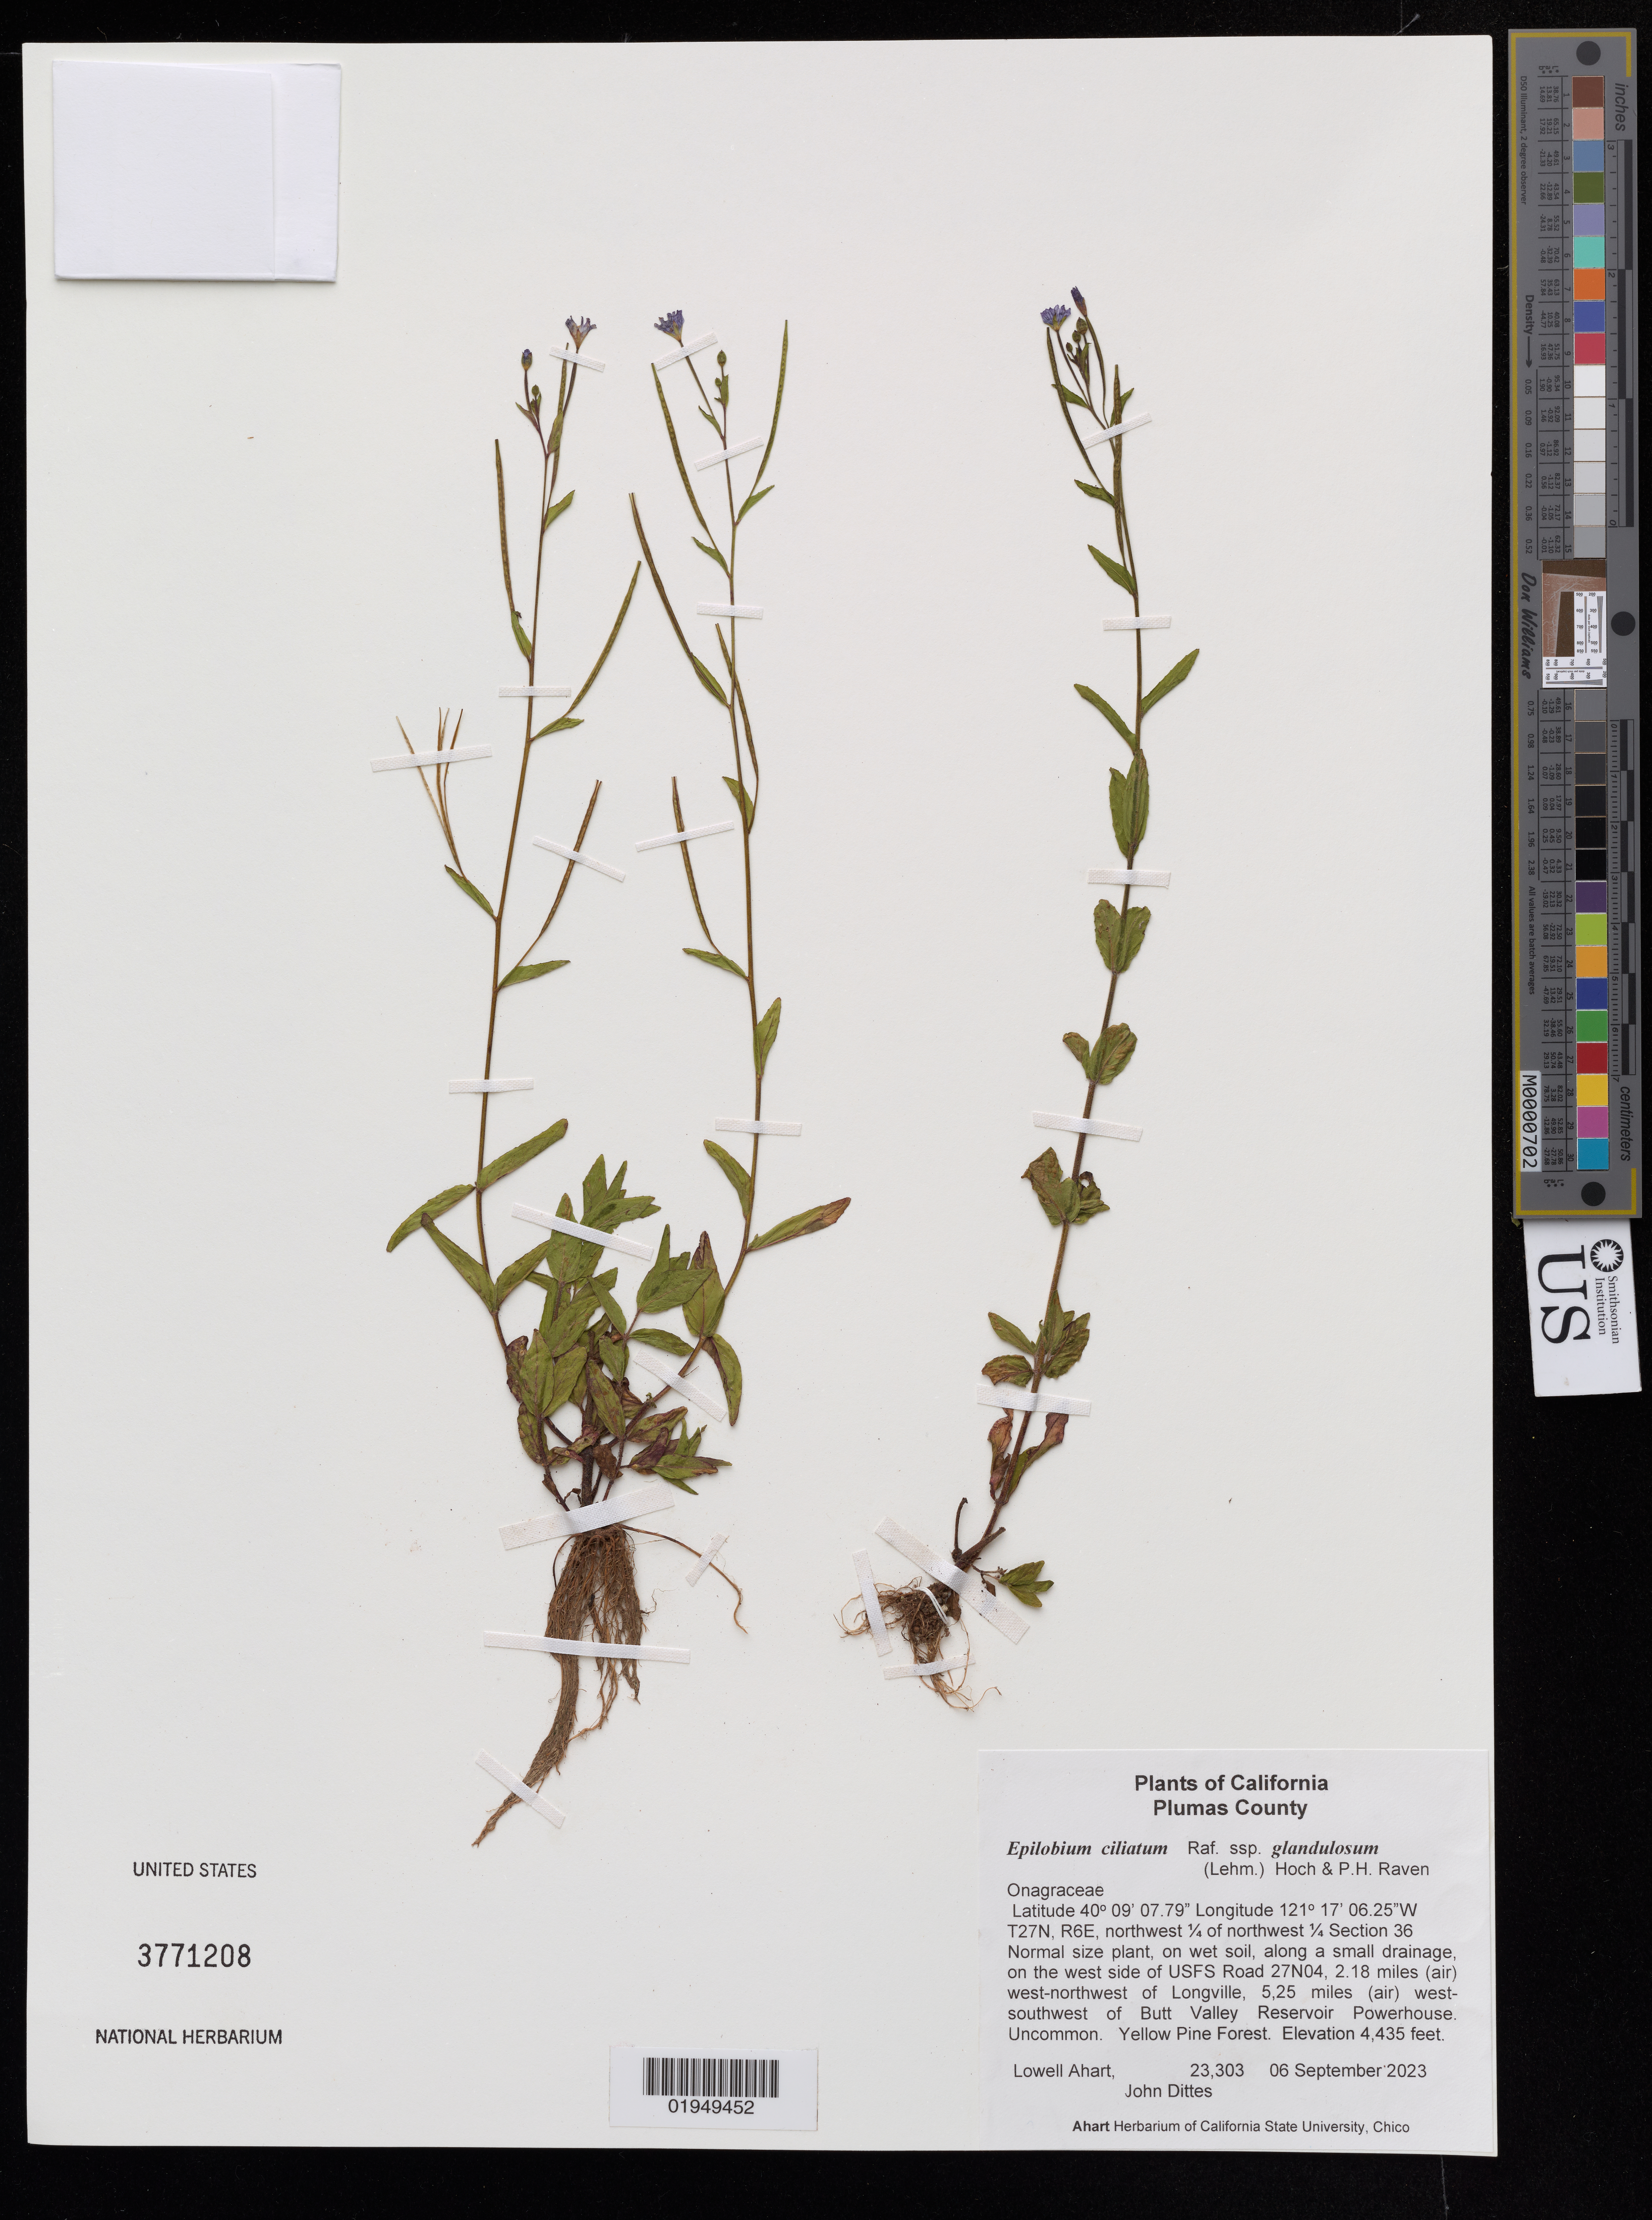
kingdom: Plantae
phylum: Tracheophyta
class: Magnoliopsida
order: Myrtales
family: Onagraceae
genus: Epilobium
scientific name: Epilobium ciliatum subsp. glandulosum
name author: (Lehm.) Hoch & P.H. Raven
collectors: L. Ahart & J. Dittes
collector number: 23303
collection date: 2023-09-06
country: United States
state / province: California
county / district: Plumas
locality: on the West side of USFS road 27N04, 2.18 miles (air) W-NW of Longville, 5.25 miles (air) W-SW of But Valley Reservoir Powerhouse.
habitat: Yellow pine forest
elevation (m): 1352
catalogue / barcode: US 3771208